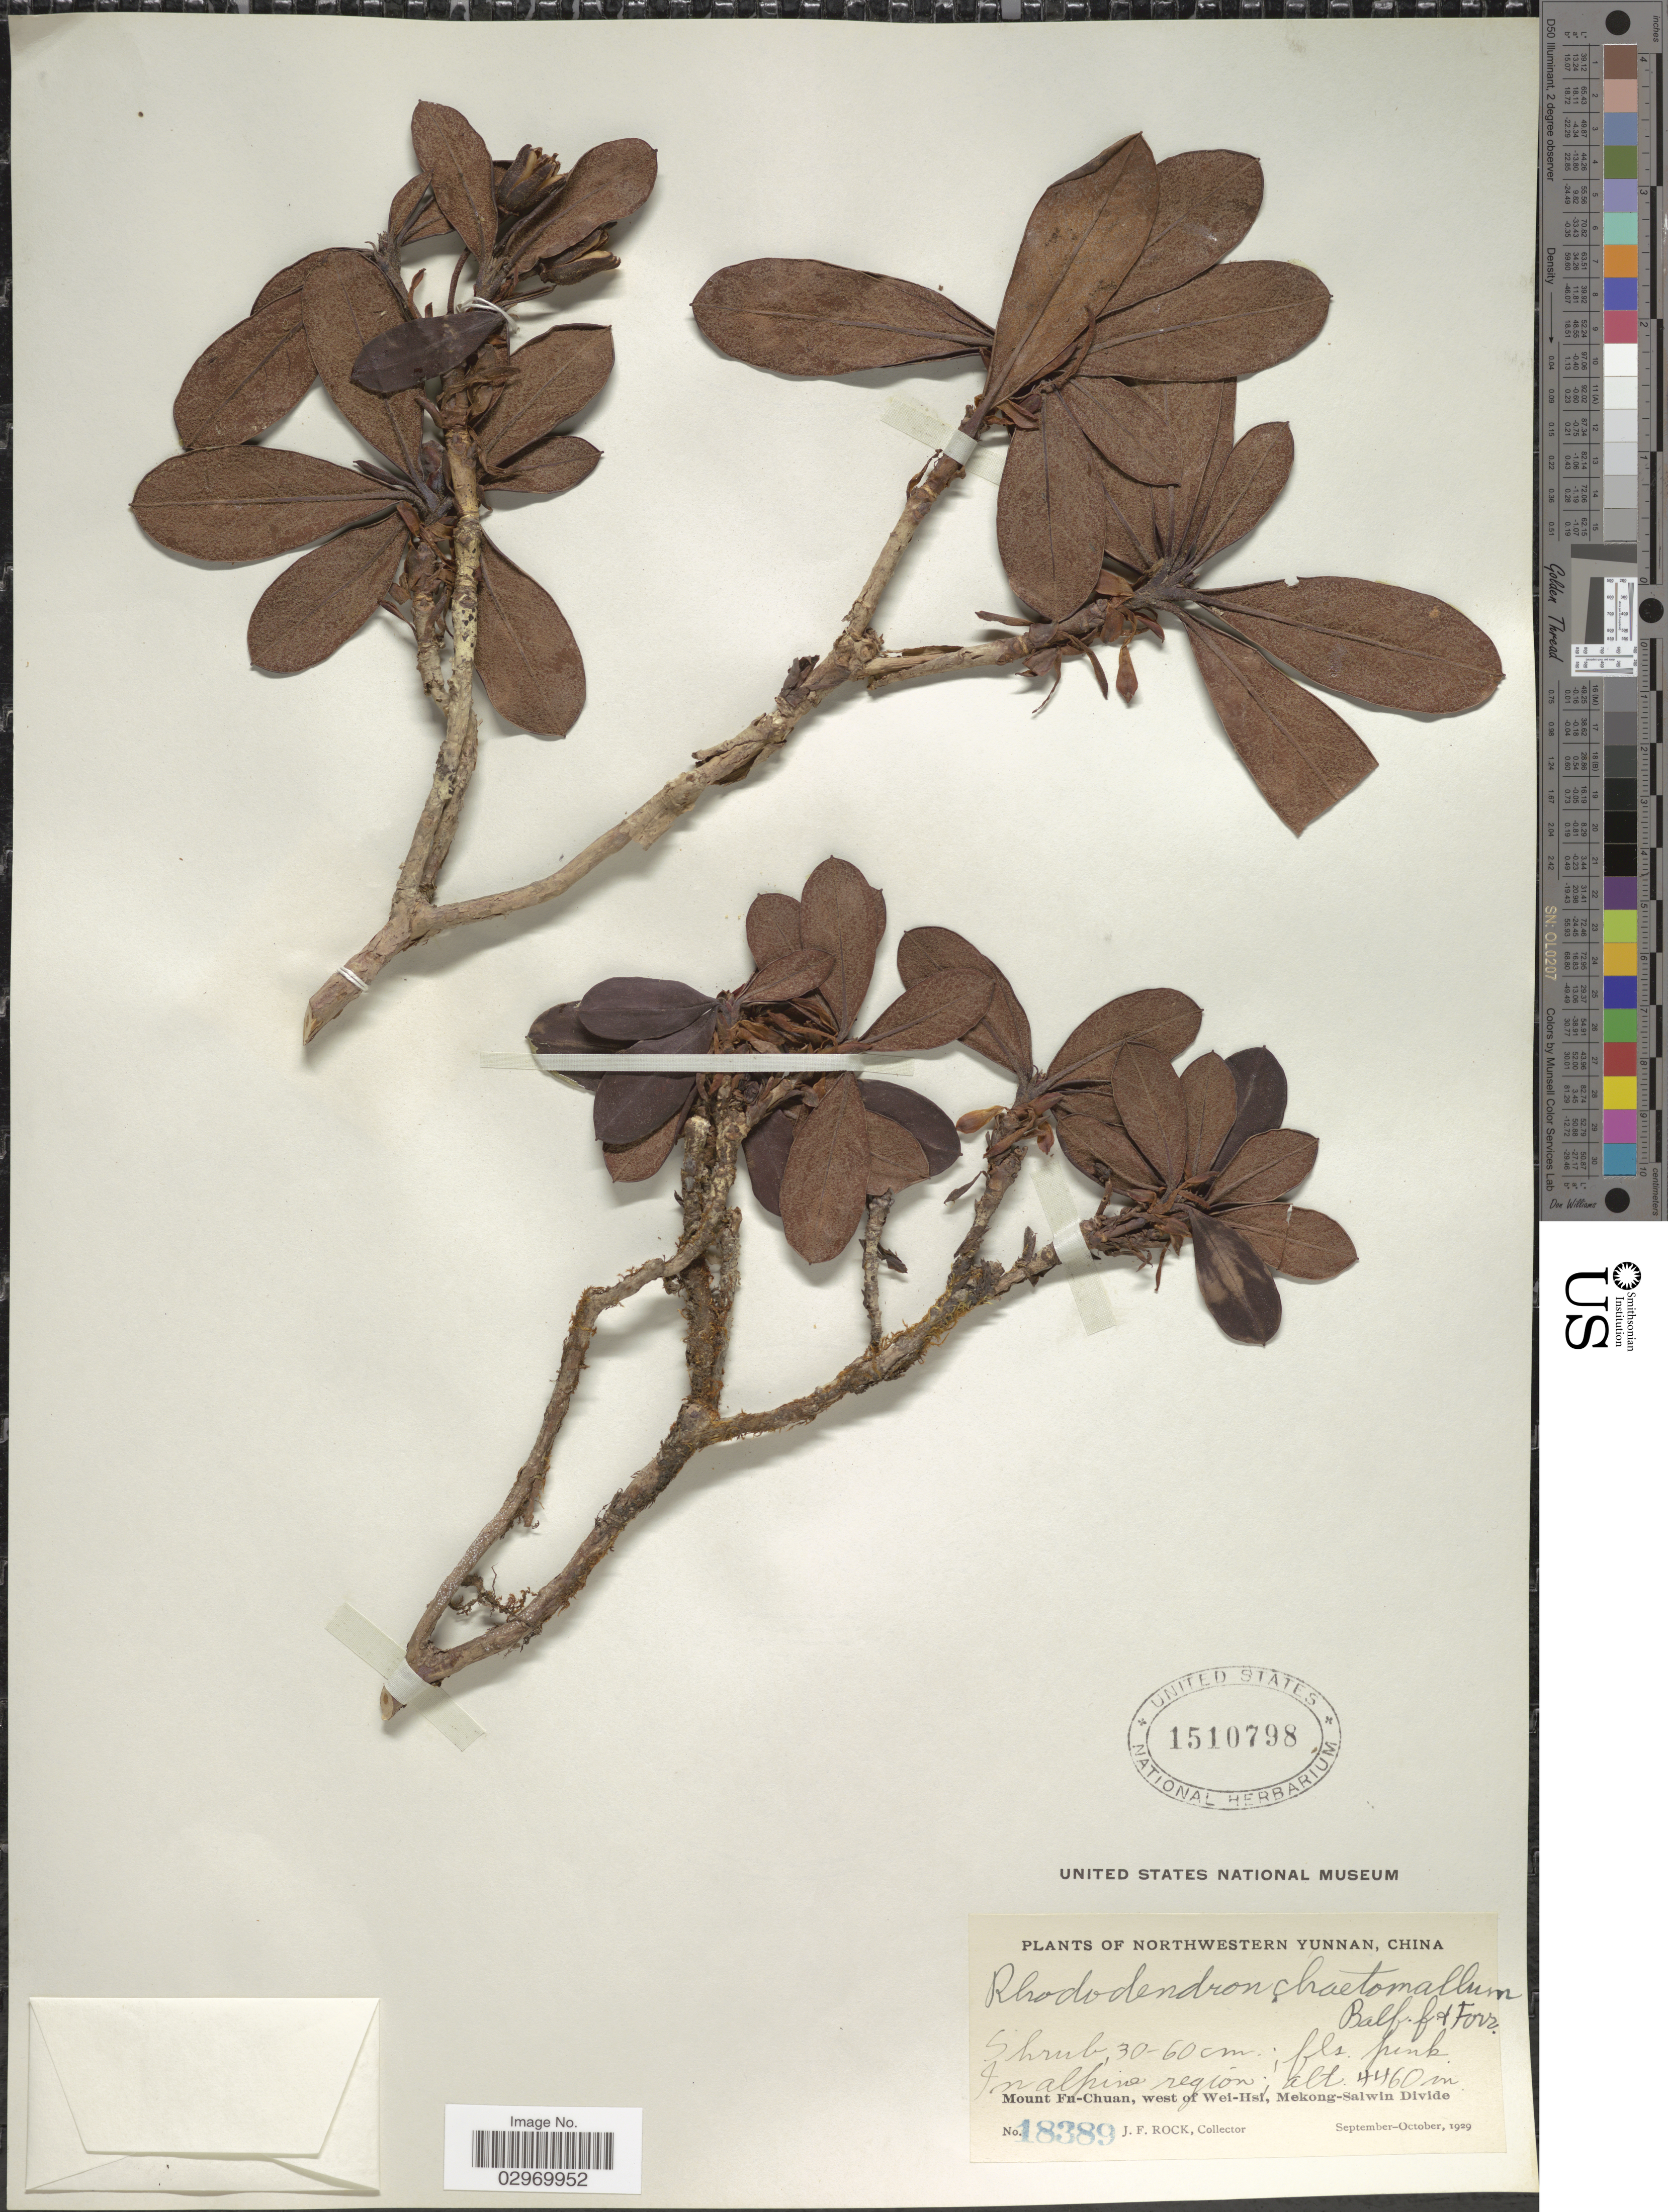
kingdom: Plantae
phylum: Tracheophyta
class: Magnoliopsida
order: Ericales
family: Ericaceae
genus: Rhododendron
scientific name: Rhododendron chaetomallum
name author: Balf. f. & Forrest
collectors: J. Rock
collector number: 18389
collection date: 1929-09/1929-10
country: China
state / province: Yunnan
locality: Northwestern Yunnan, Mount Fu-Chuan, west of Wei-Hsi, Mekong-Salwin Divide.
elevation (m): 4460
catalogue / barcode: US 1510798